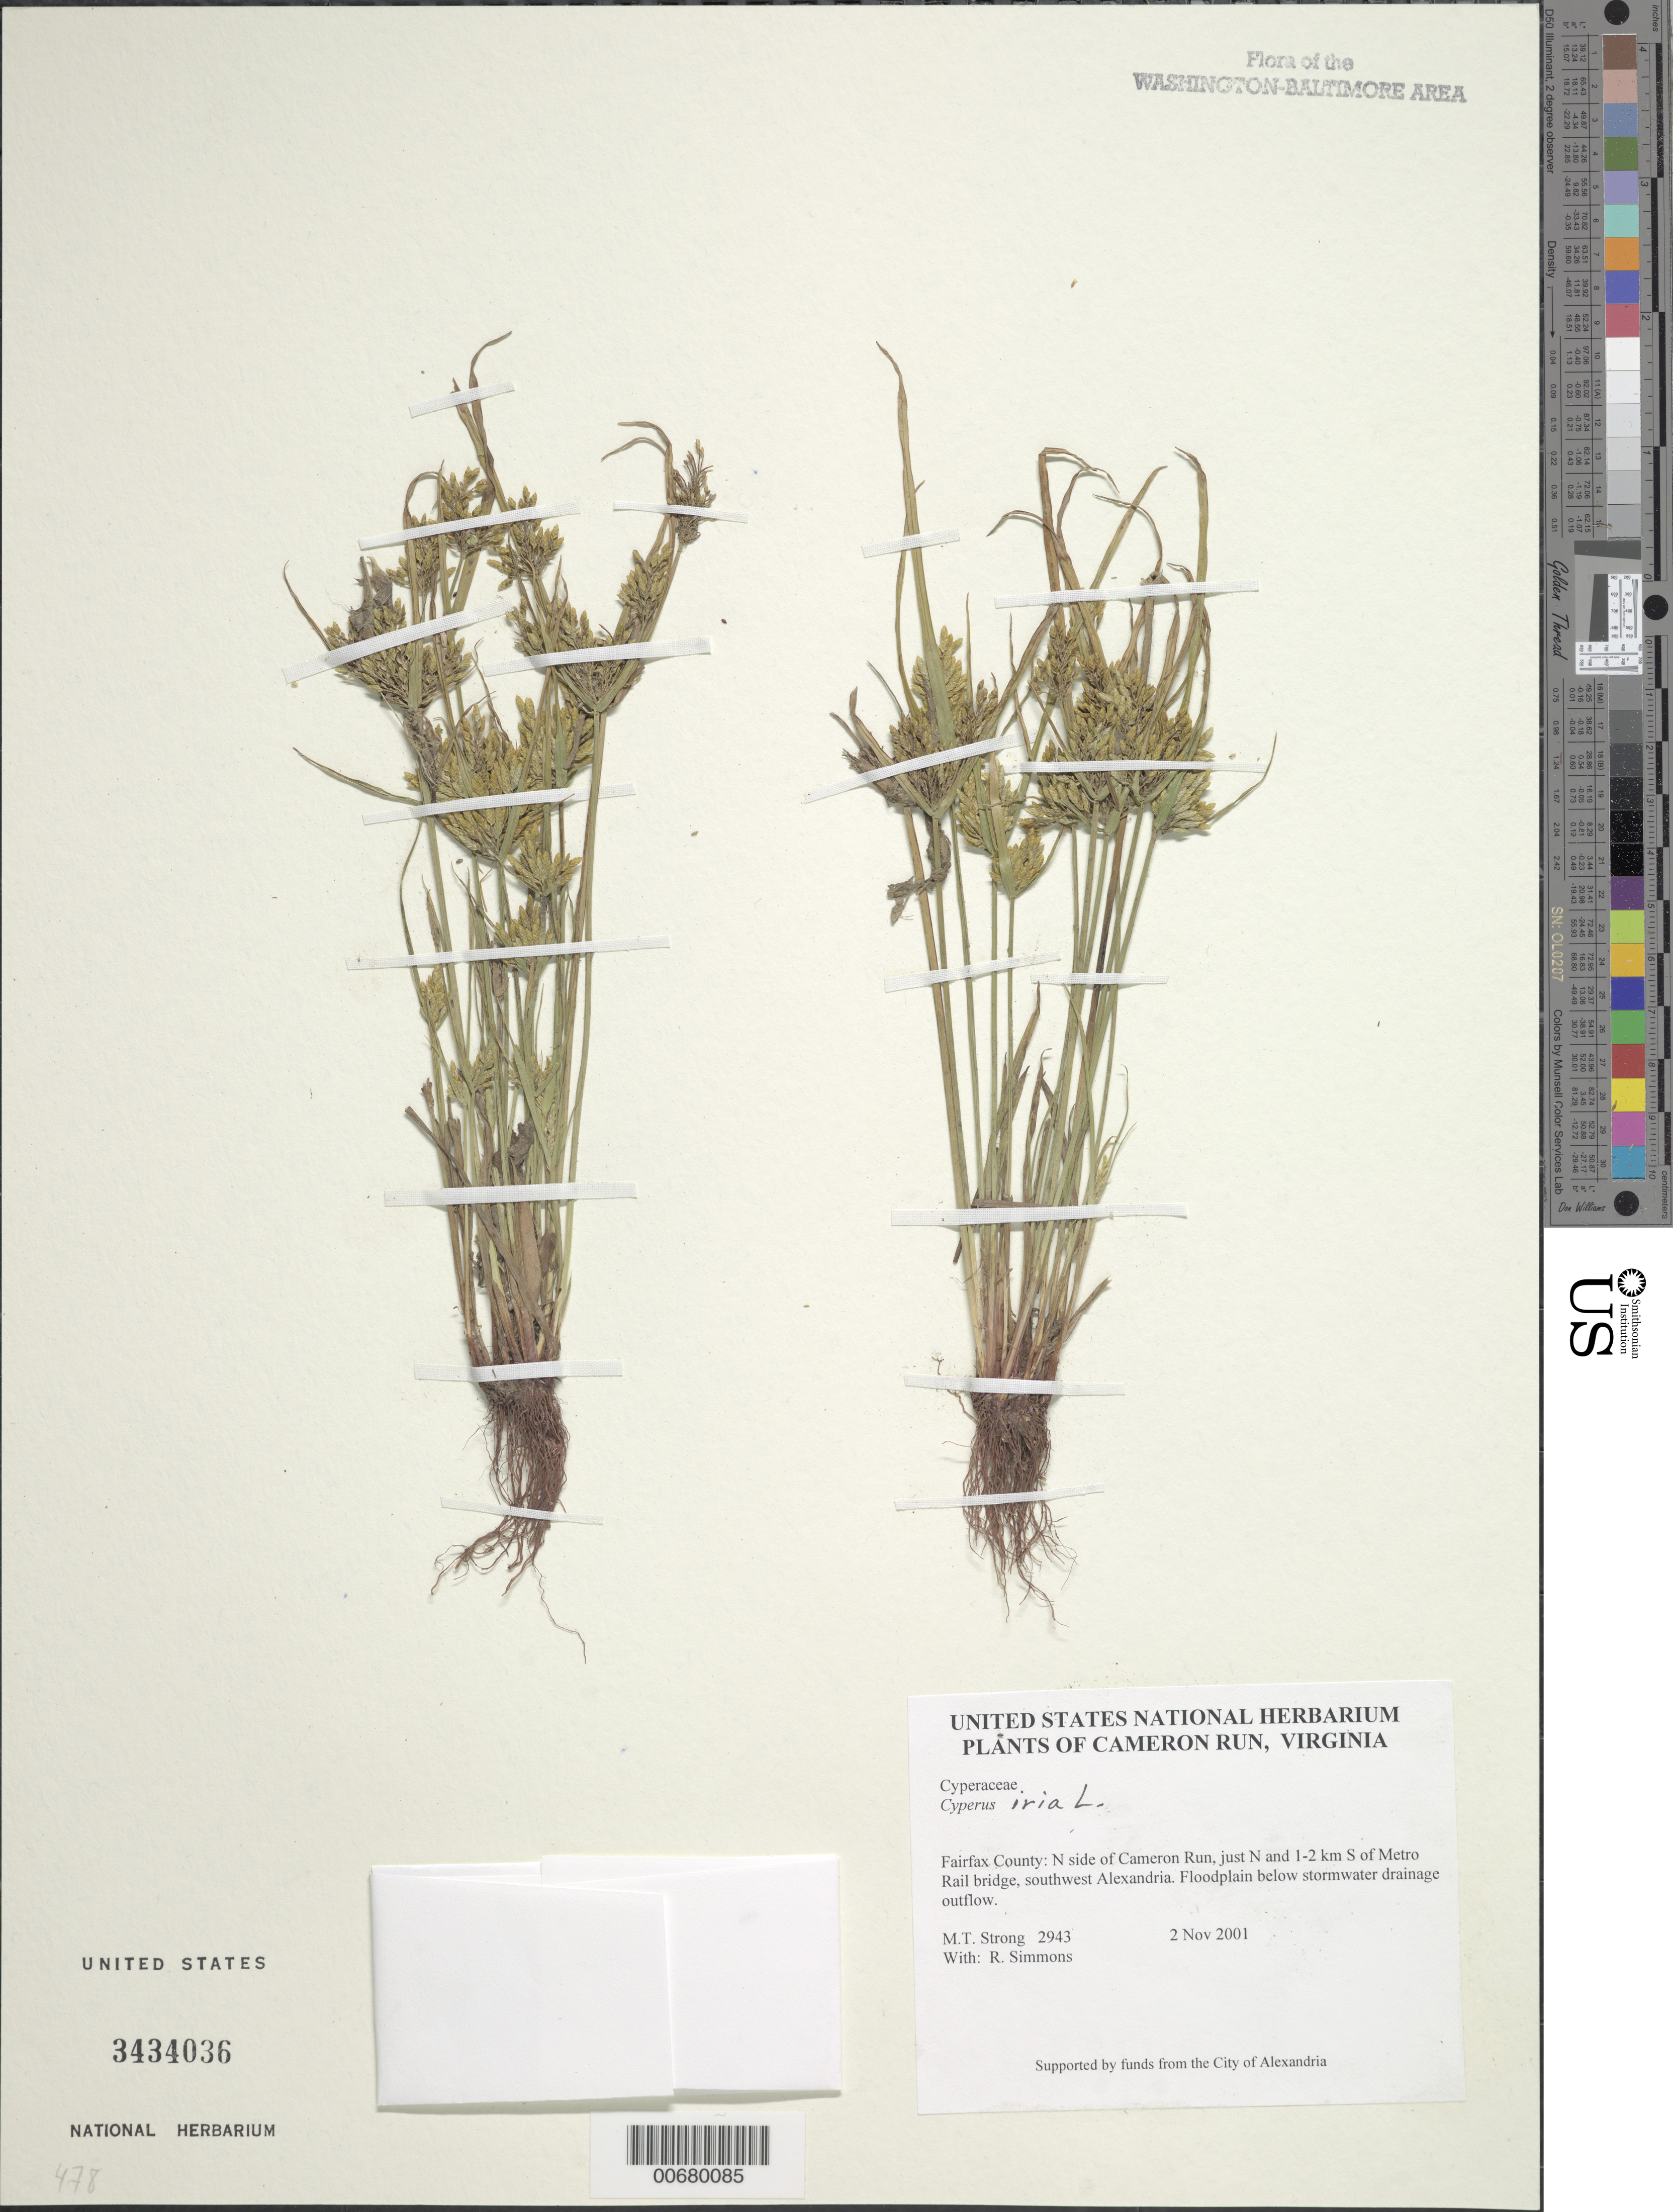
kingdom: Plantae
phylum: Tracheophyta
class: Liliopsida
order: Poales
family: Cyperaceae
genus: Cyperus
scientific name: Cyperus iria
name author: L.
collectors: M. T. Strong & R. H. Simmons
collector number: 2943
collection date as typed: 2 Nov 2001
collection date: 2001-11-02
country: United States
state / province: Virginia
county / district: Fairfax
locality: N side of Cameron Run, just N and 1-2 km S of Metro Rail bridge, southwest Alexandria.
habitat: Floodplain below stormwater drainage outflow.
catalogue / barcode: US 3434036